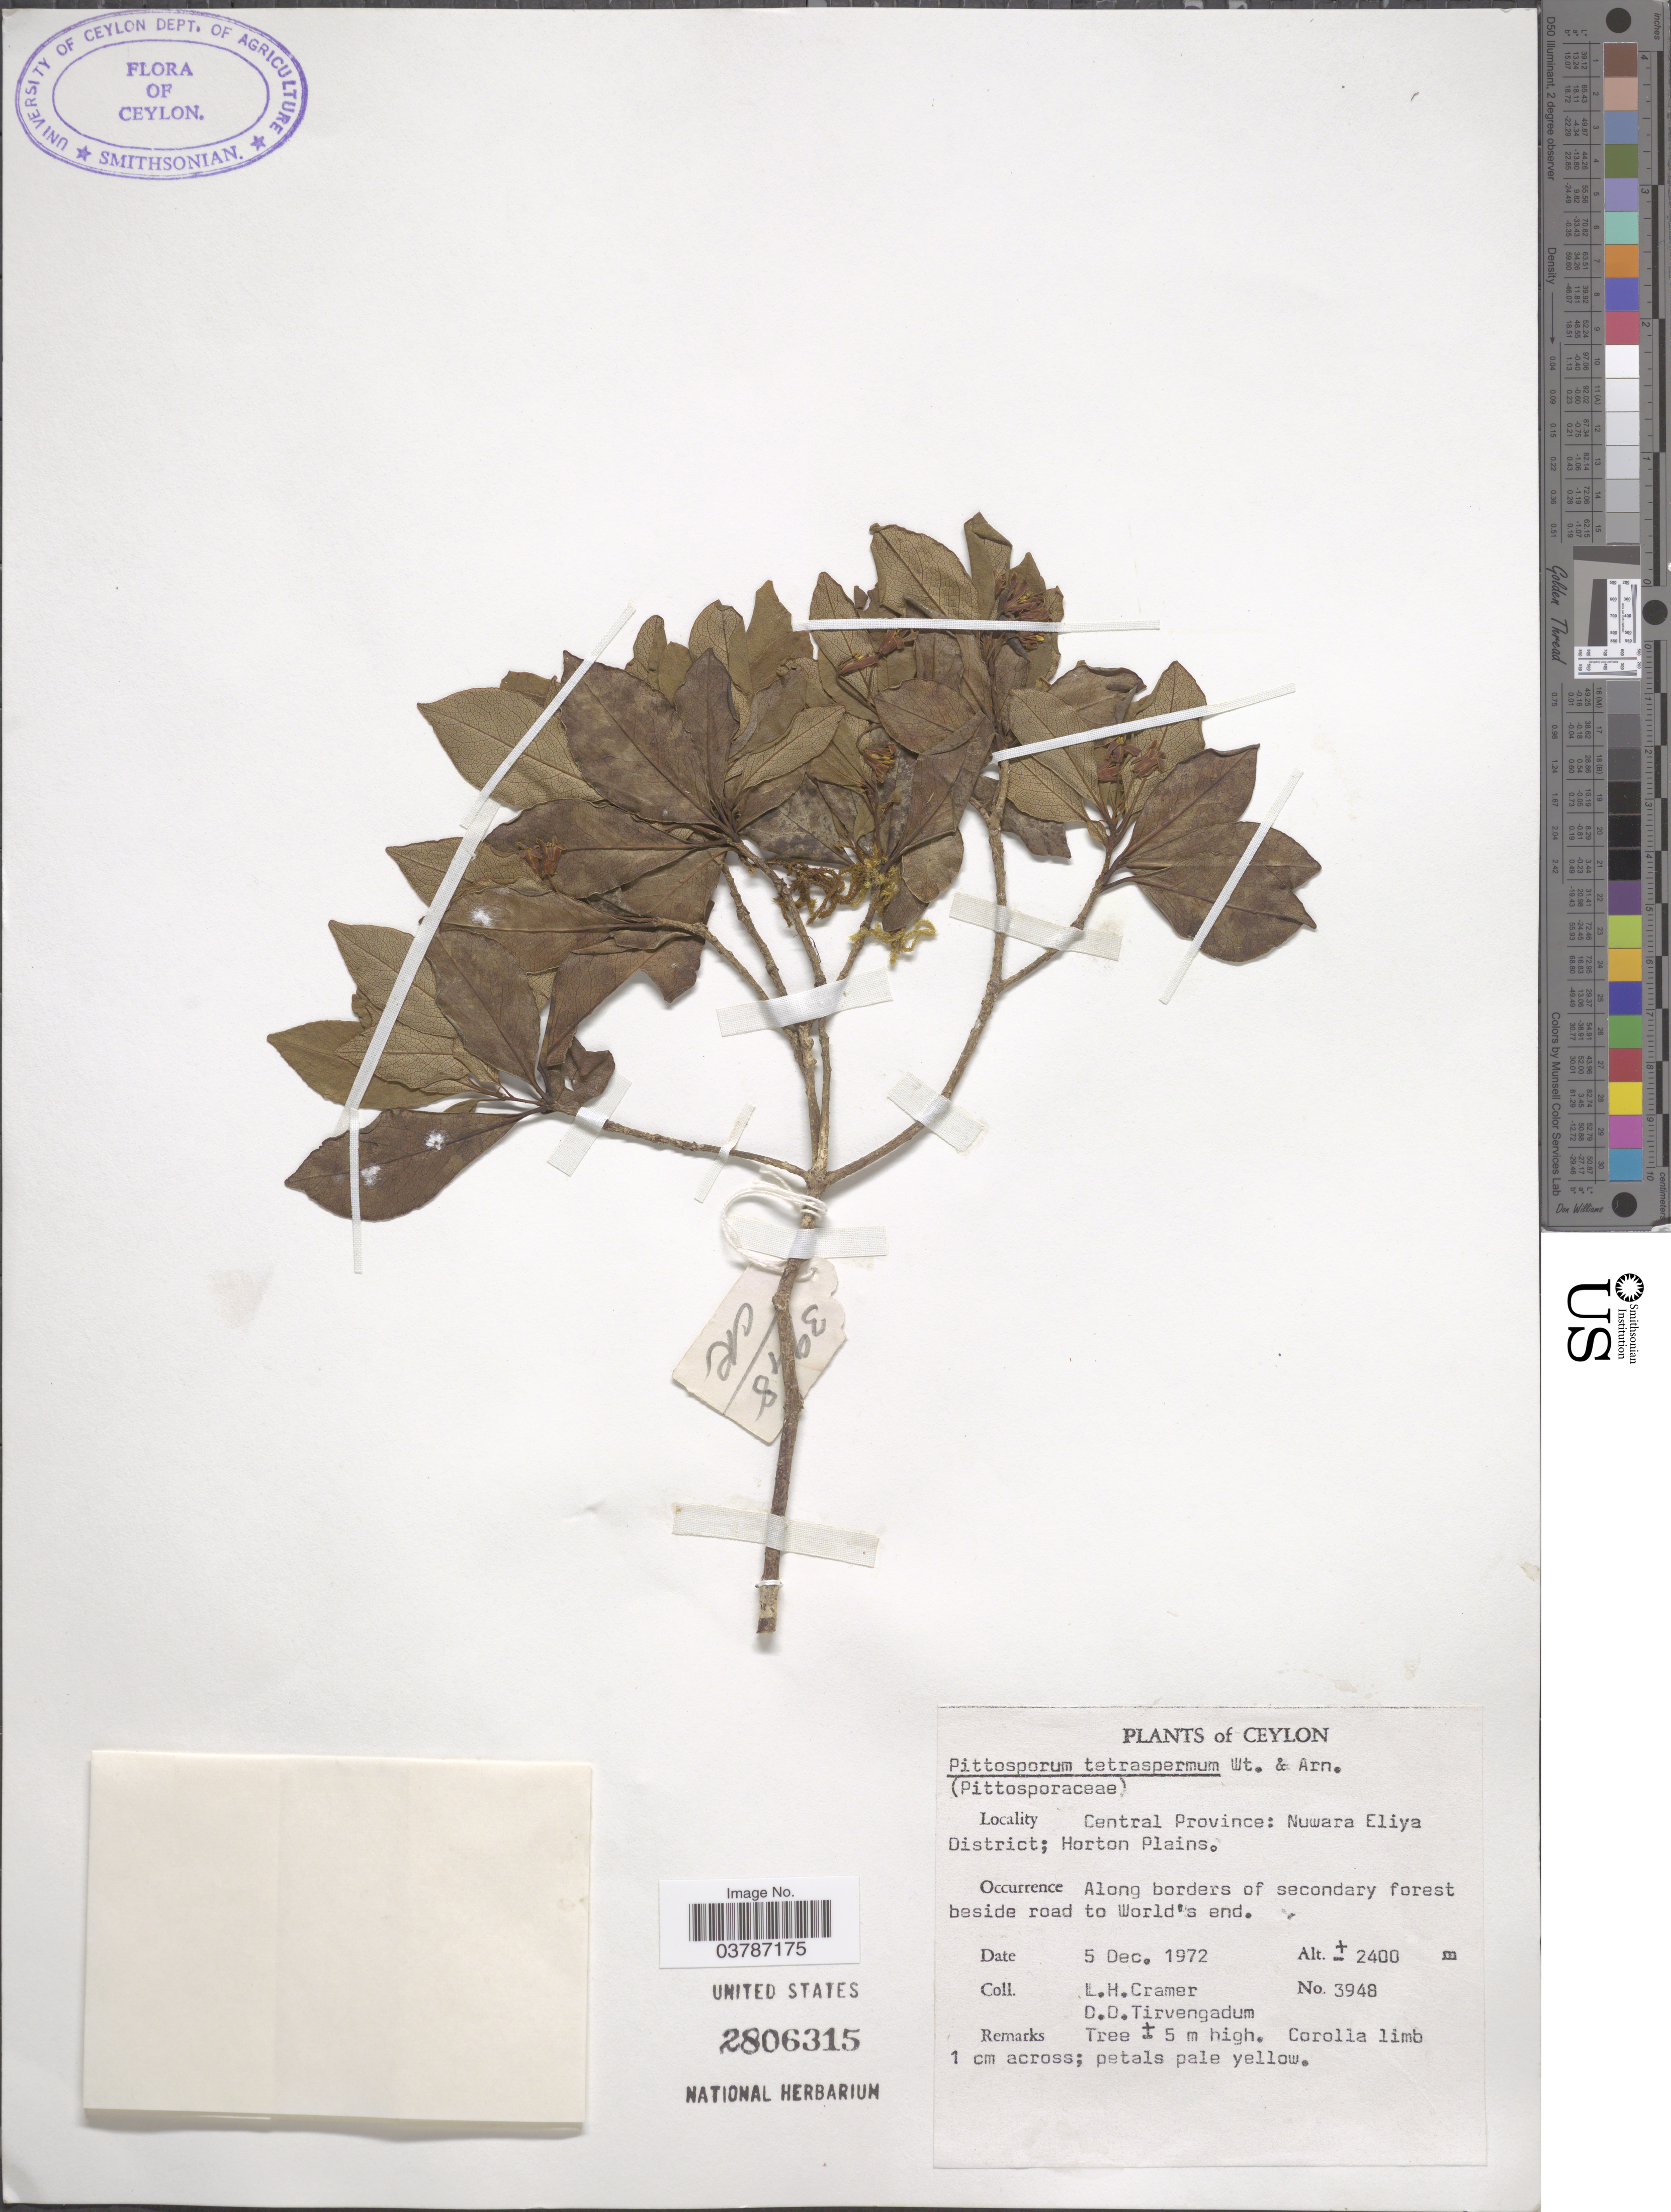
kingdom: Plantae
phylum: Tracheophyta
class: Magnoliopsida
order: Apiales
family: Pittosporaceae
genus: Pittosporum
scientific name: Pittosporum tetraspermum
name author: Wight & Arn.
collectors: L. H. Cramer & D. Tirvengadum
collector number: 3948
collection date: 1972-12-05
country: Sri Lanka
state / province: Central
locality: Ceylon. Nuwara Eliya District; Horton Plains. Along borders of secondary forest beside road to Worl's end.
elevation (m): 2400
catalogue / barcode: US 2806315